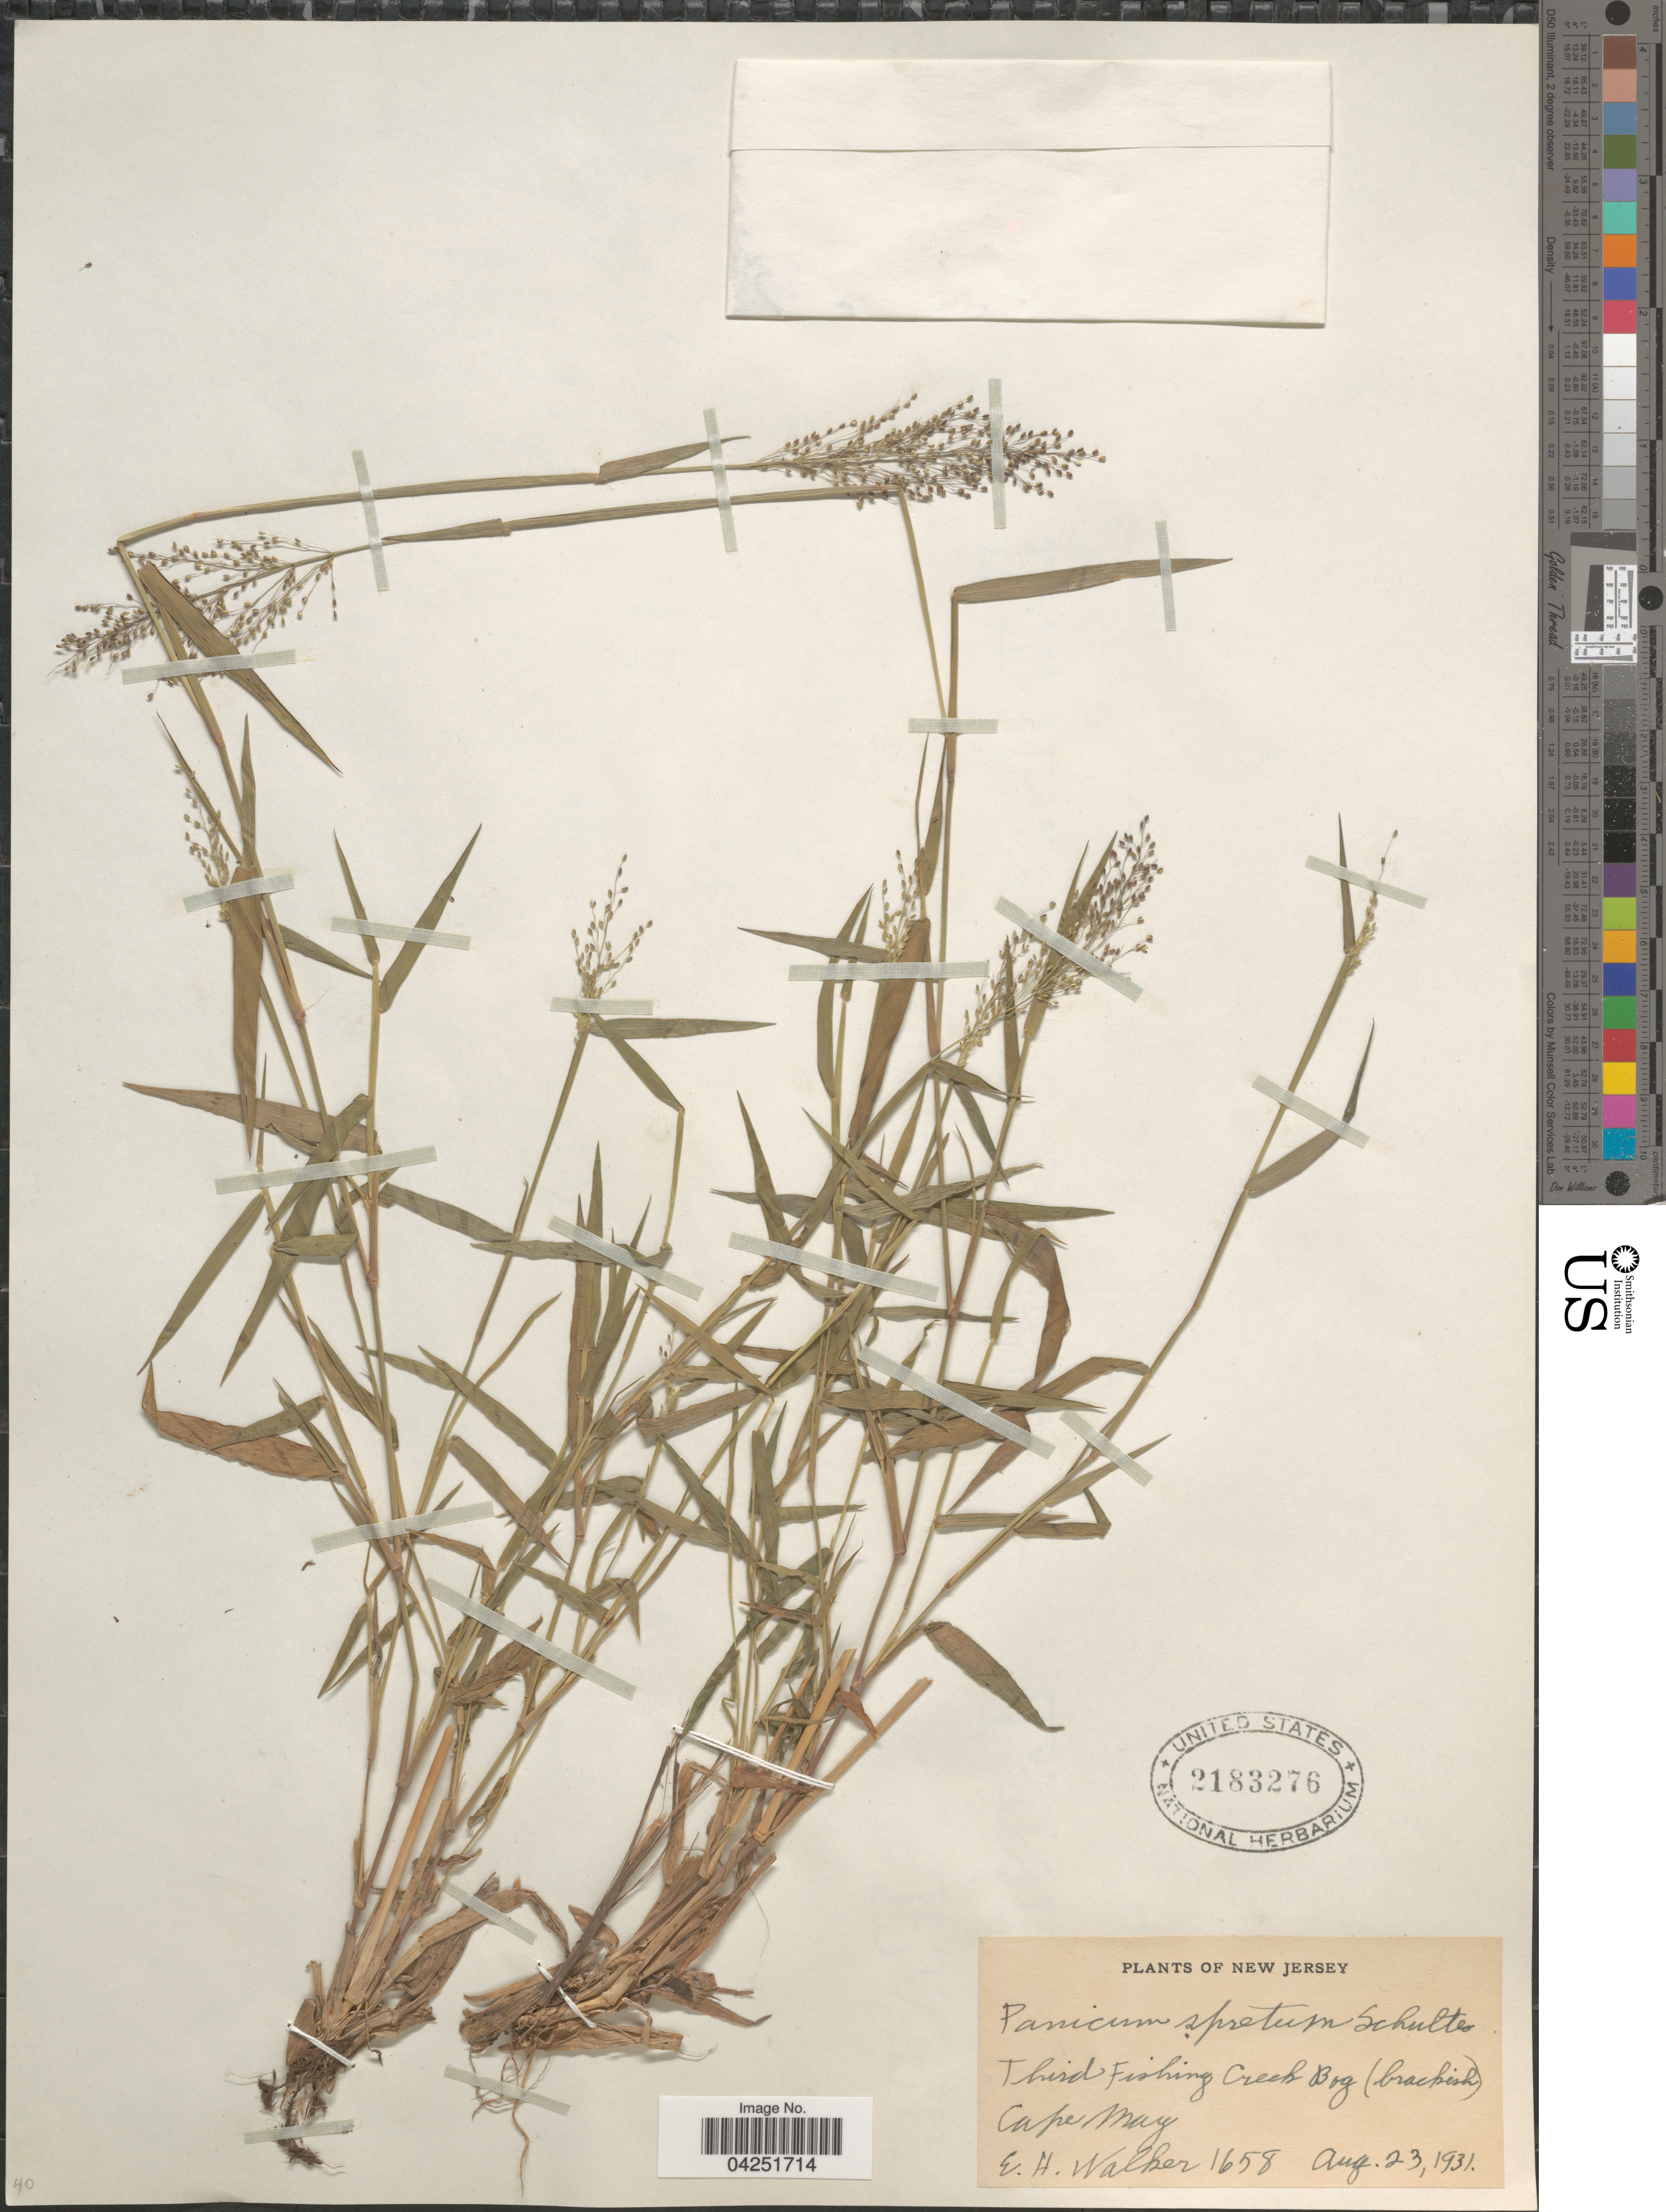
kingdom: Plantae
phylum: Tracheophyta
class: Liliopsida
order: Poales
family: Poaceae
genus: Dichanthelium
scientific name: Dichanthelium acuminatum var. densiflorum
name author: (Rand & Redfield) Gould & C.A. Clark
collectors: E. H. Walker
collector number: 1658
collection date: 1931-08-23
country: United States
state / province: New Jersey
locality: Third Fishing Creek Bog (brackish). Cape May.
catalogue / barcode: US 2183276